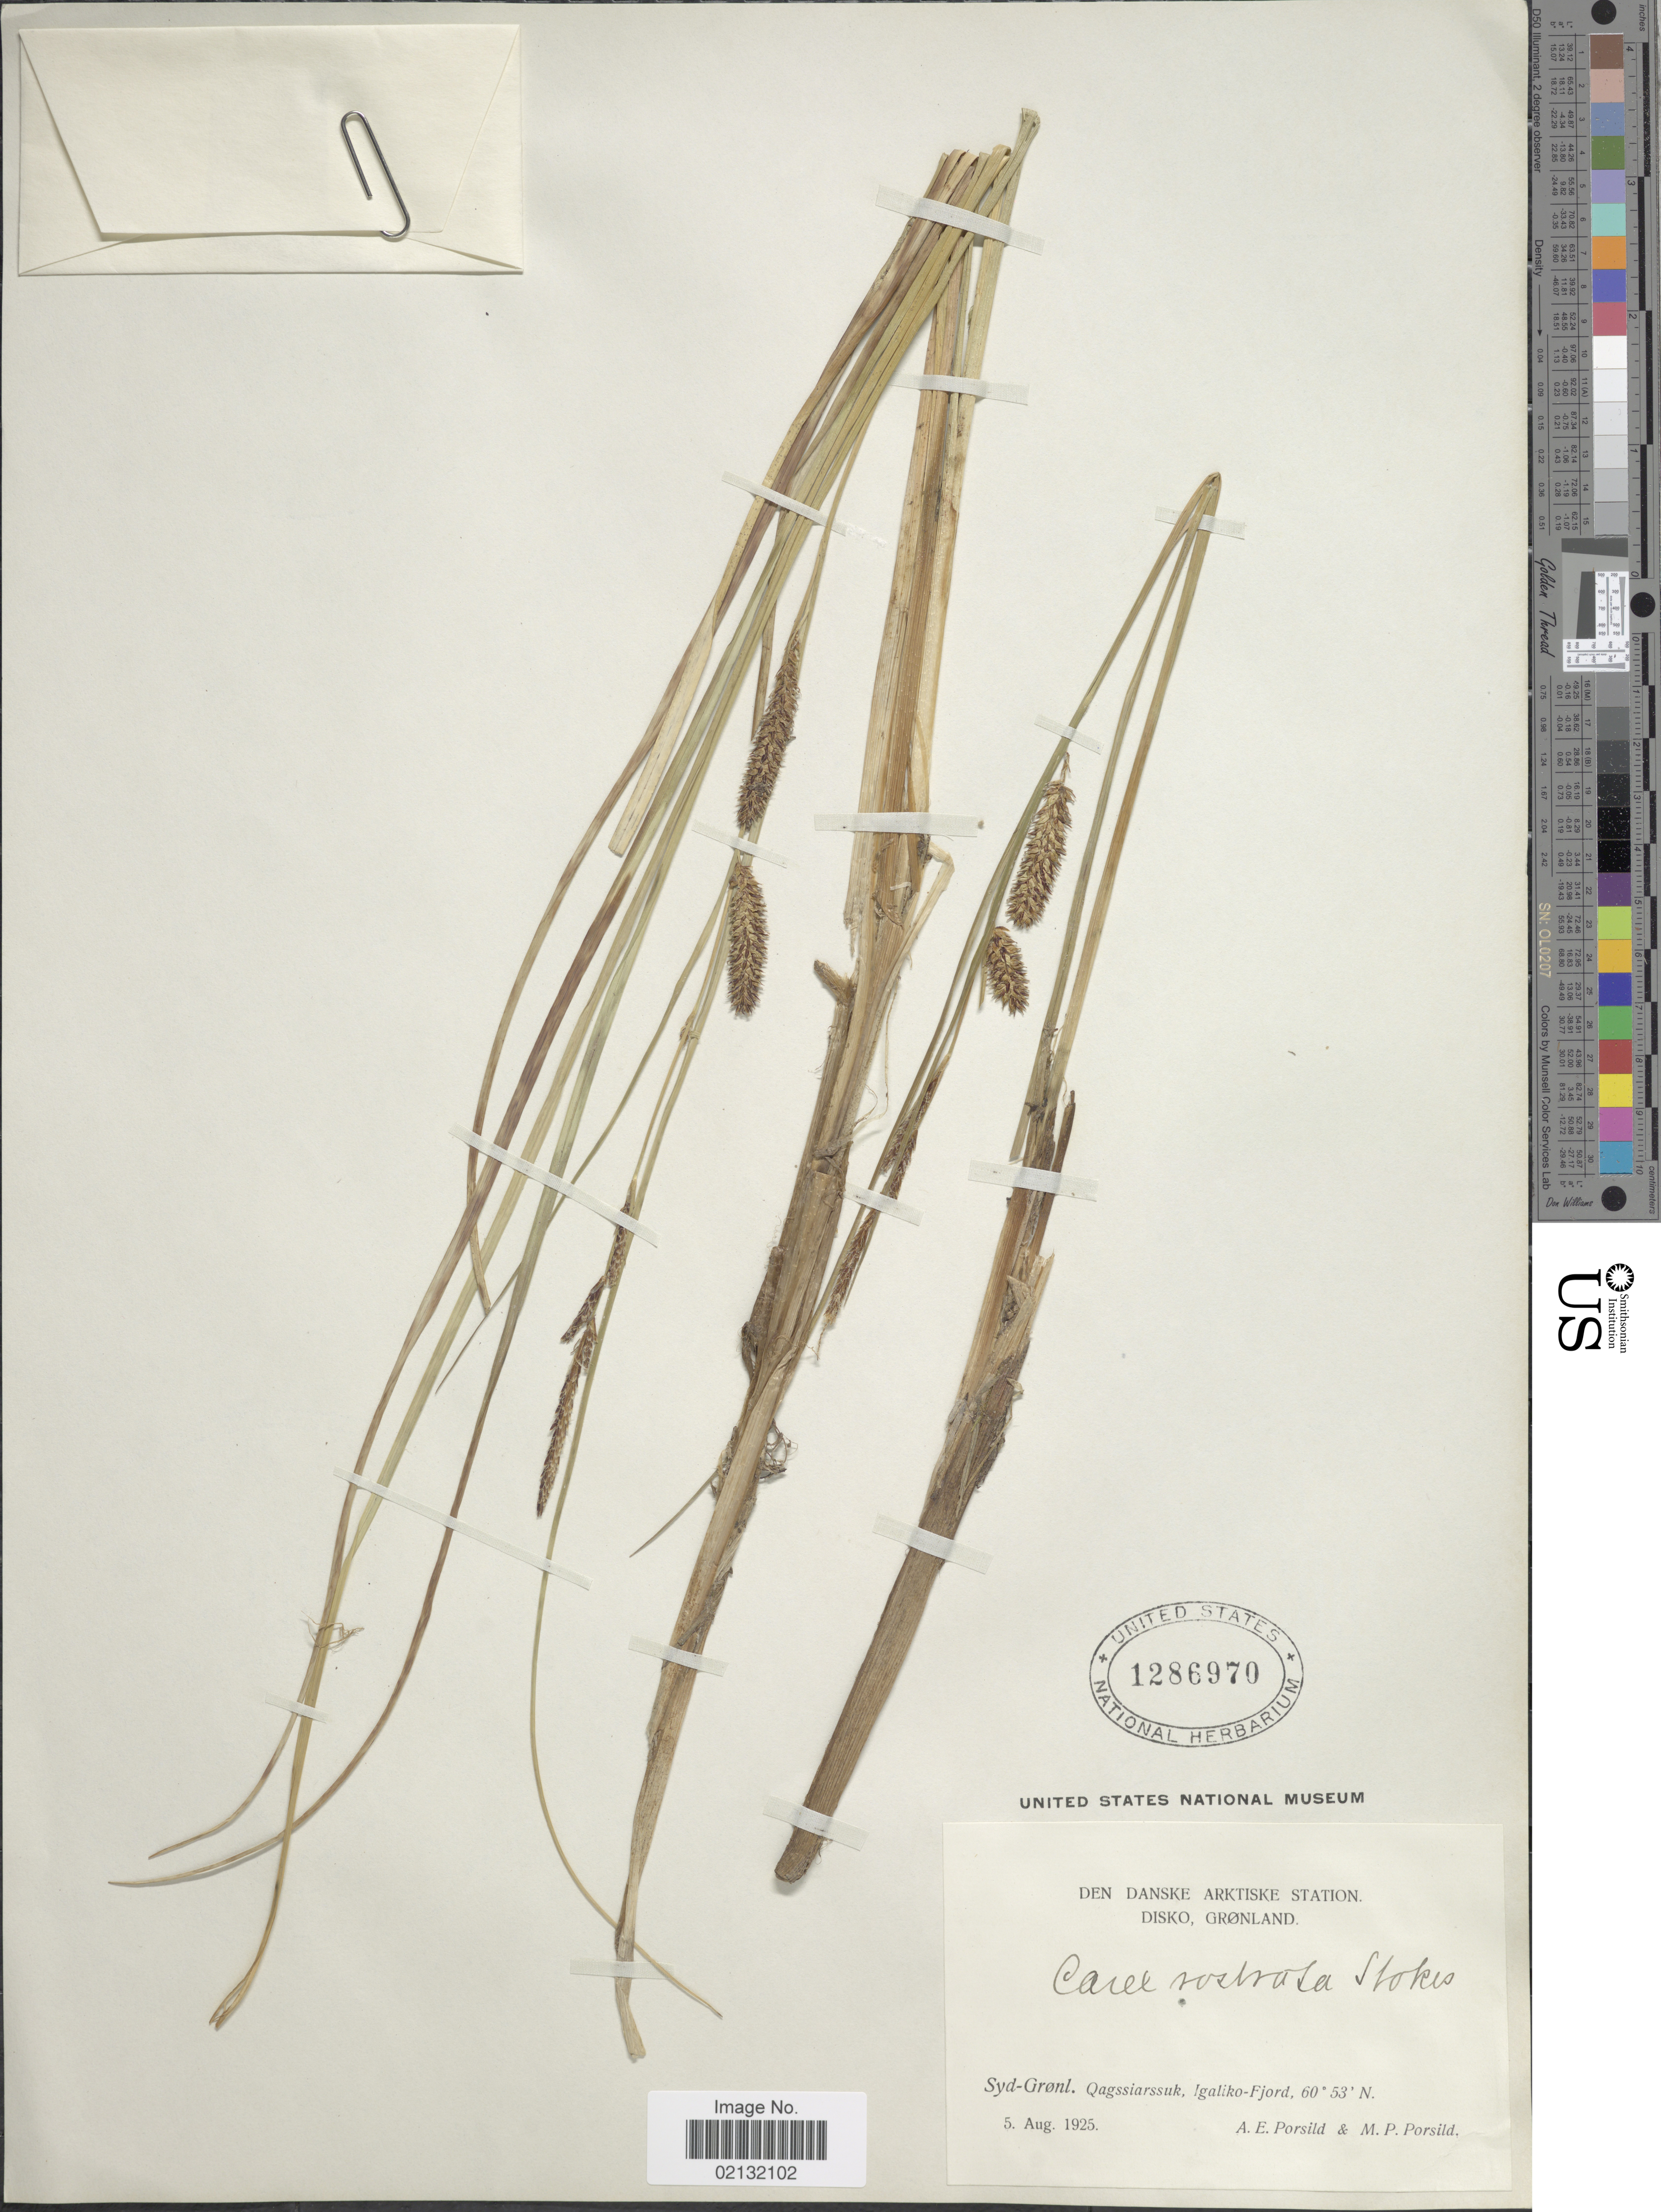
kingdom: Plantae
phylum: Tracheophyta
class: Liliopsida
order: Poales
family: Cyperaceae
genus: Carex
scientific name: Carex rostrata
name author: Stokes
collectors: A. E. Porsild & M. P. Porsild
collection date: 1925-08-05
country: Greenland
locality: Syd-Grønl. Qagssiarssuk, Igaliko-Fjord.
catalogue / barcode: US 1286970